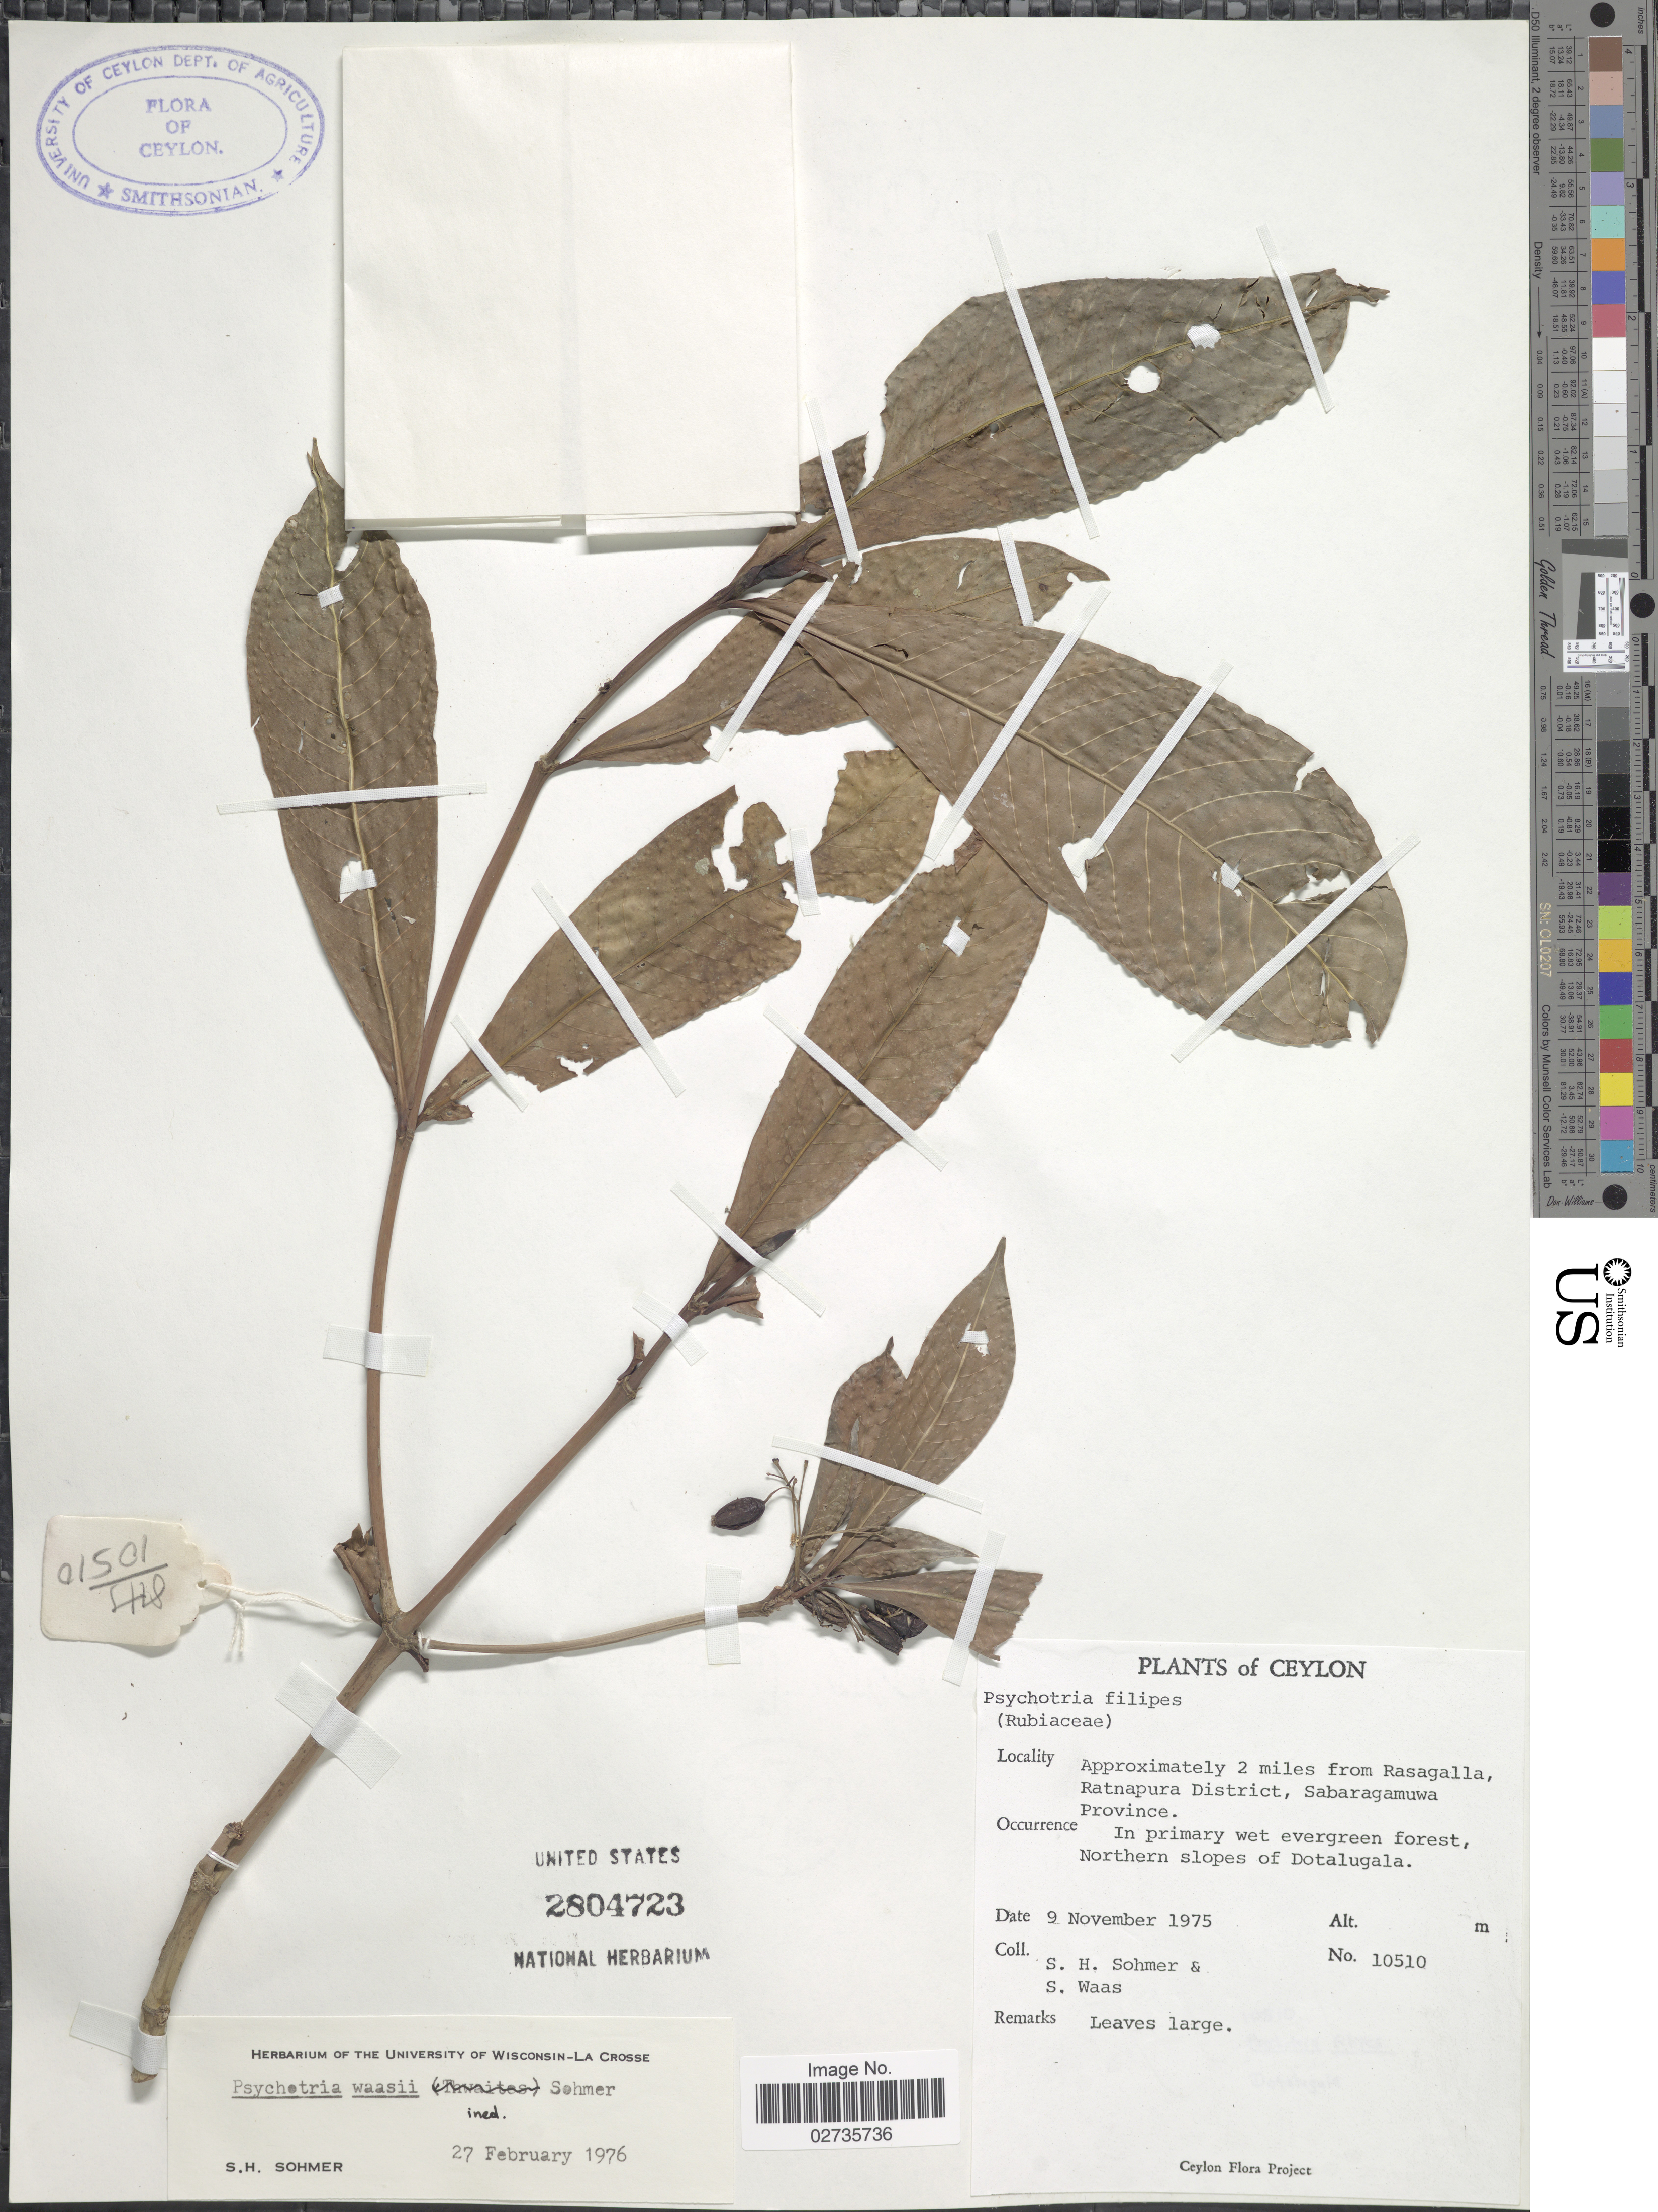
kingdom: Plantae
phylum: Tracheophyta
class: Magnoliopsida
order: Gentianales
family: Rubiaceae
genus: Psychotria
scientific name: Psychotria waasii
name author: Sohmer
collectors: S. H. Sohmer & S. Waas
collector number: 10510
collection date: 1975-11-09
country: Sri Lanka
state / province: Sabaragamuwa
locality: Ceylon, Approximately 2 miles from Rasagalla, Ratnapura District, In primary wet evergreen forest, Northern slopes of Dotalugala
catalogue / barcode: US 2804723